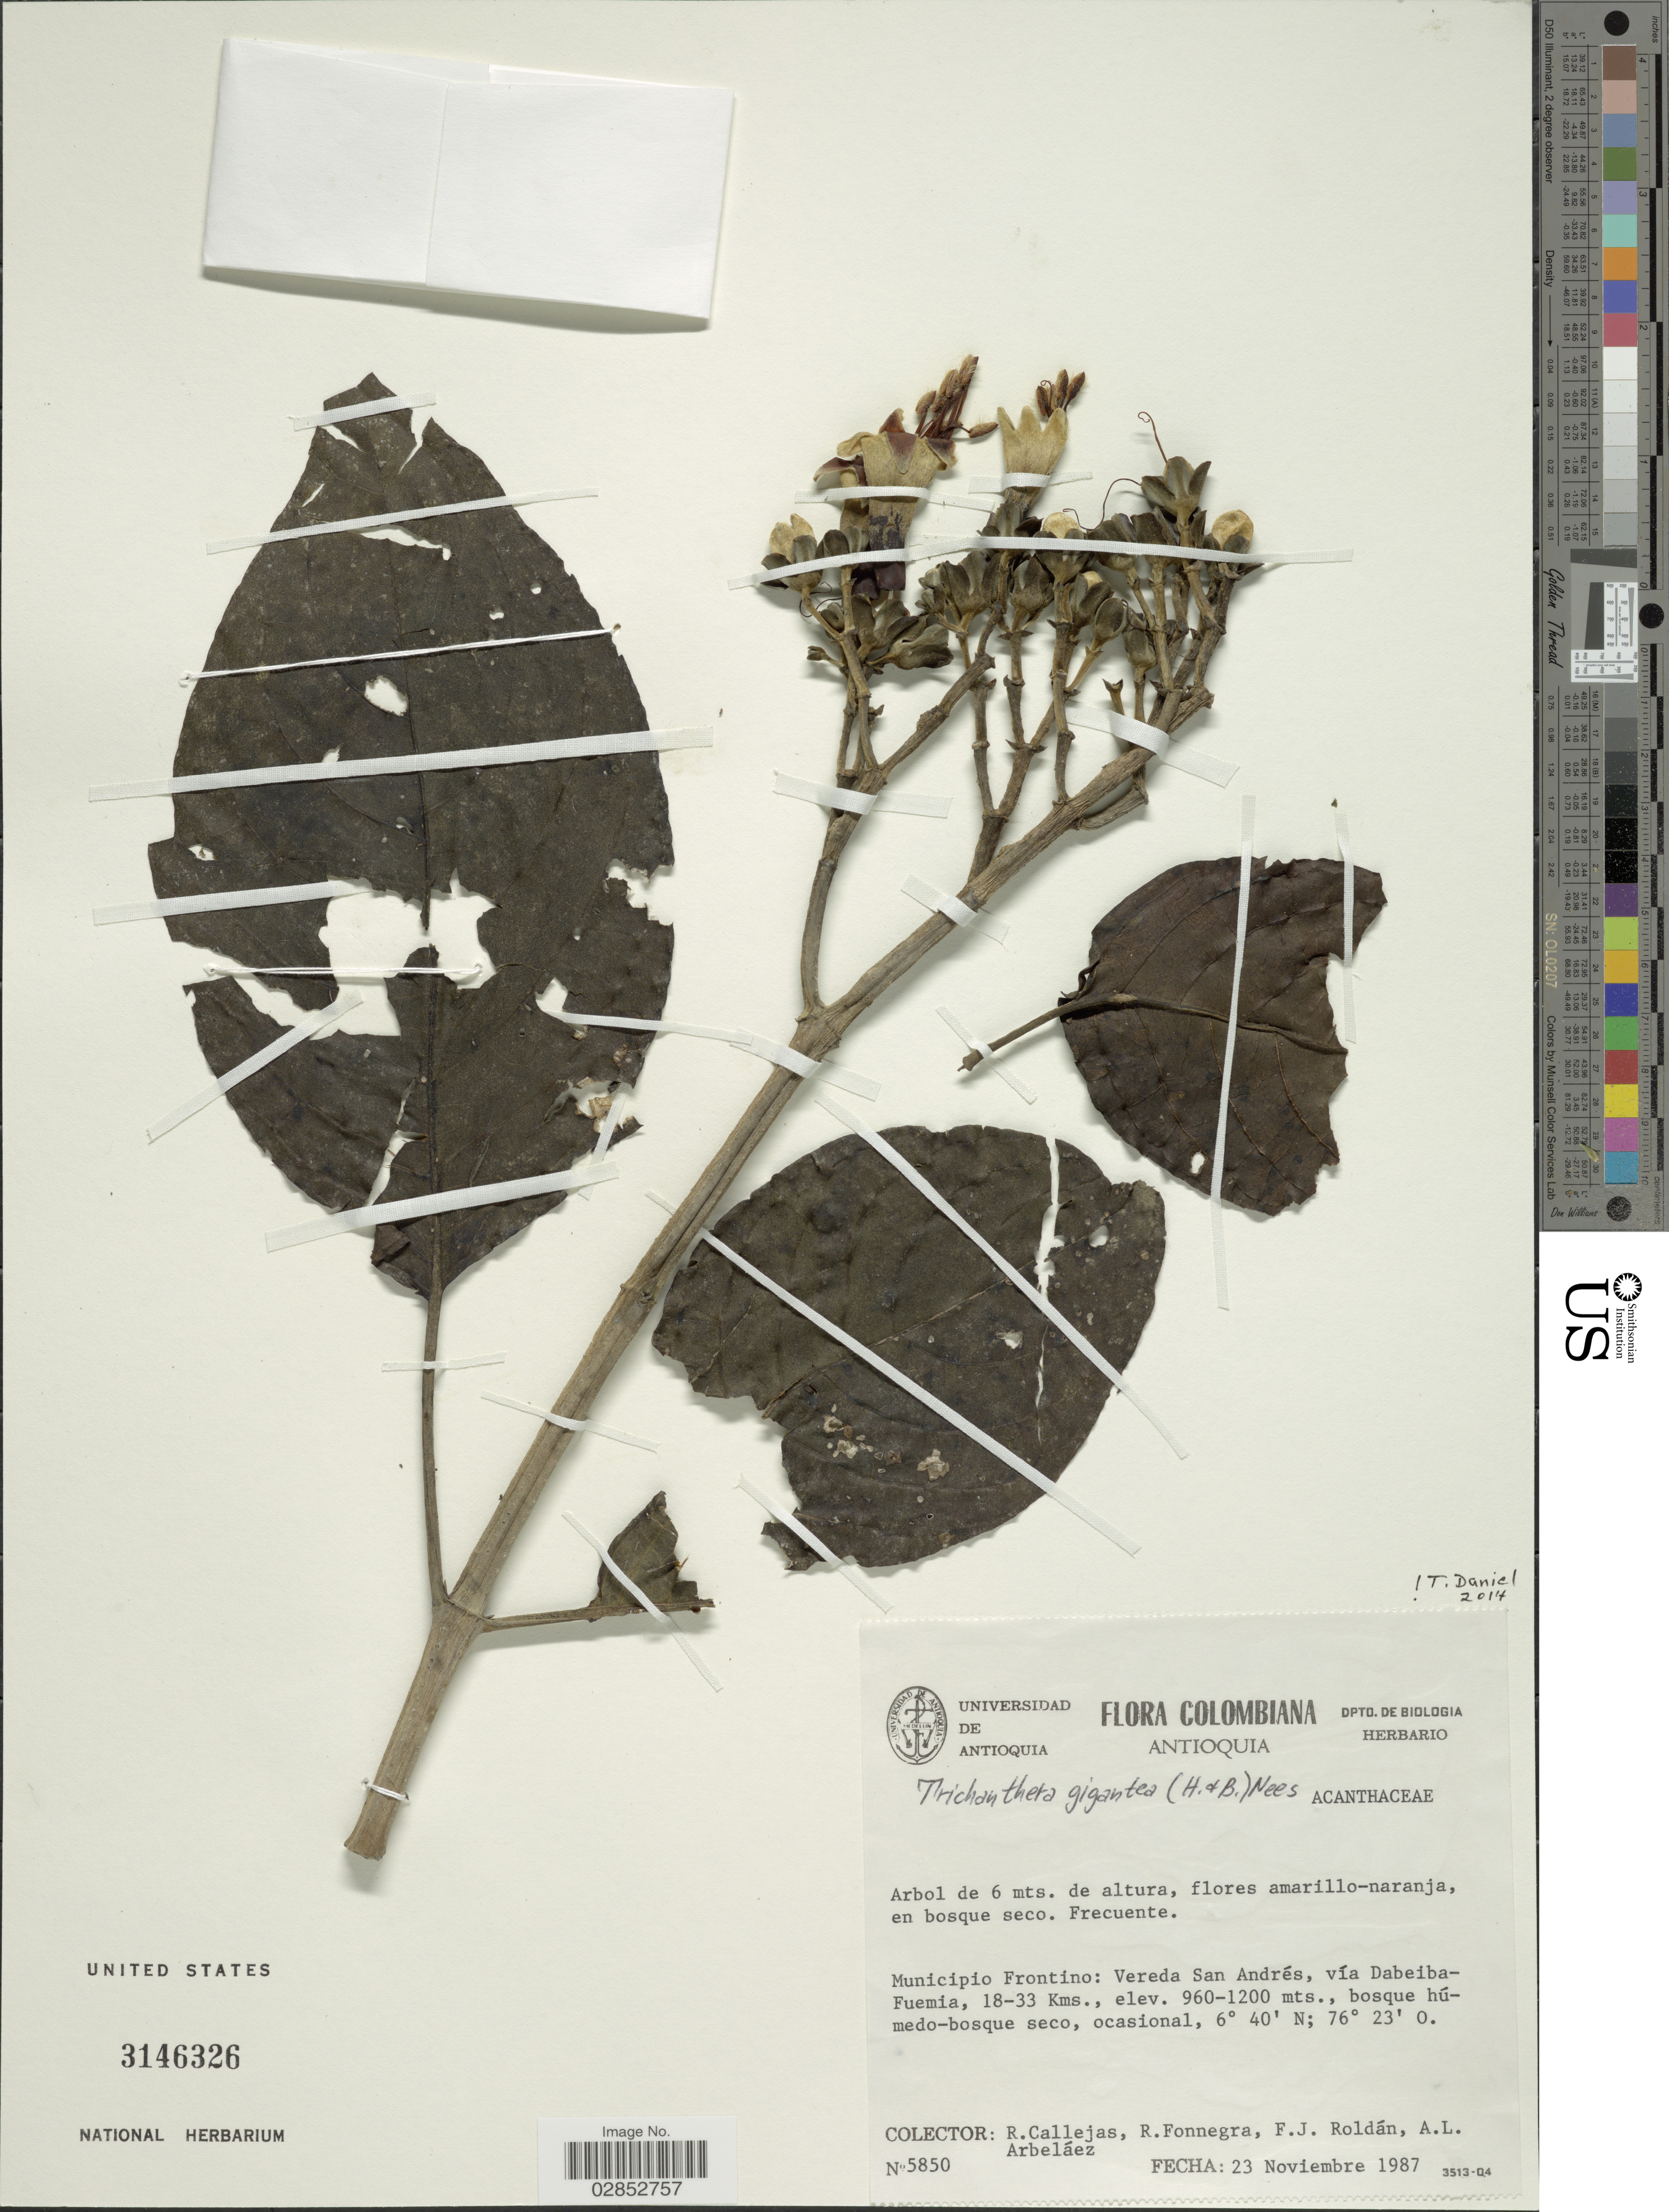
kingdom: Plantae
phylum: Tracheophyta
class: Magnoliopsida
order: Lamiales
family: Acanthaceae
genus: Trichanthera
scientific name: Trichanthera gigantea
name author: (Bonpl.) Nees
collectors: R. Callejas, R. Fonnegra, F. J. Roldán & A. Arbeláez Alvarez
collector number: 5850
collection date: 1987-11-23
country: Colombia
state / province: Antioquia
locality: Municipio Frontino: Vereda San Andrés, vía Dabeiba-Fuemia, 18-33 Kms.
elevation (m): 960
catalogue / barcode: US 3146326